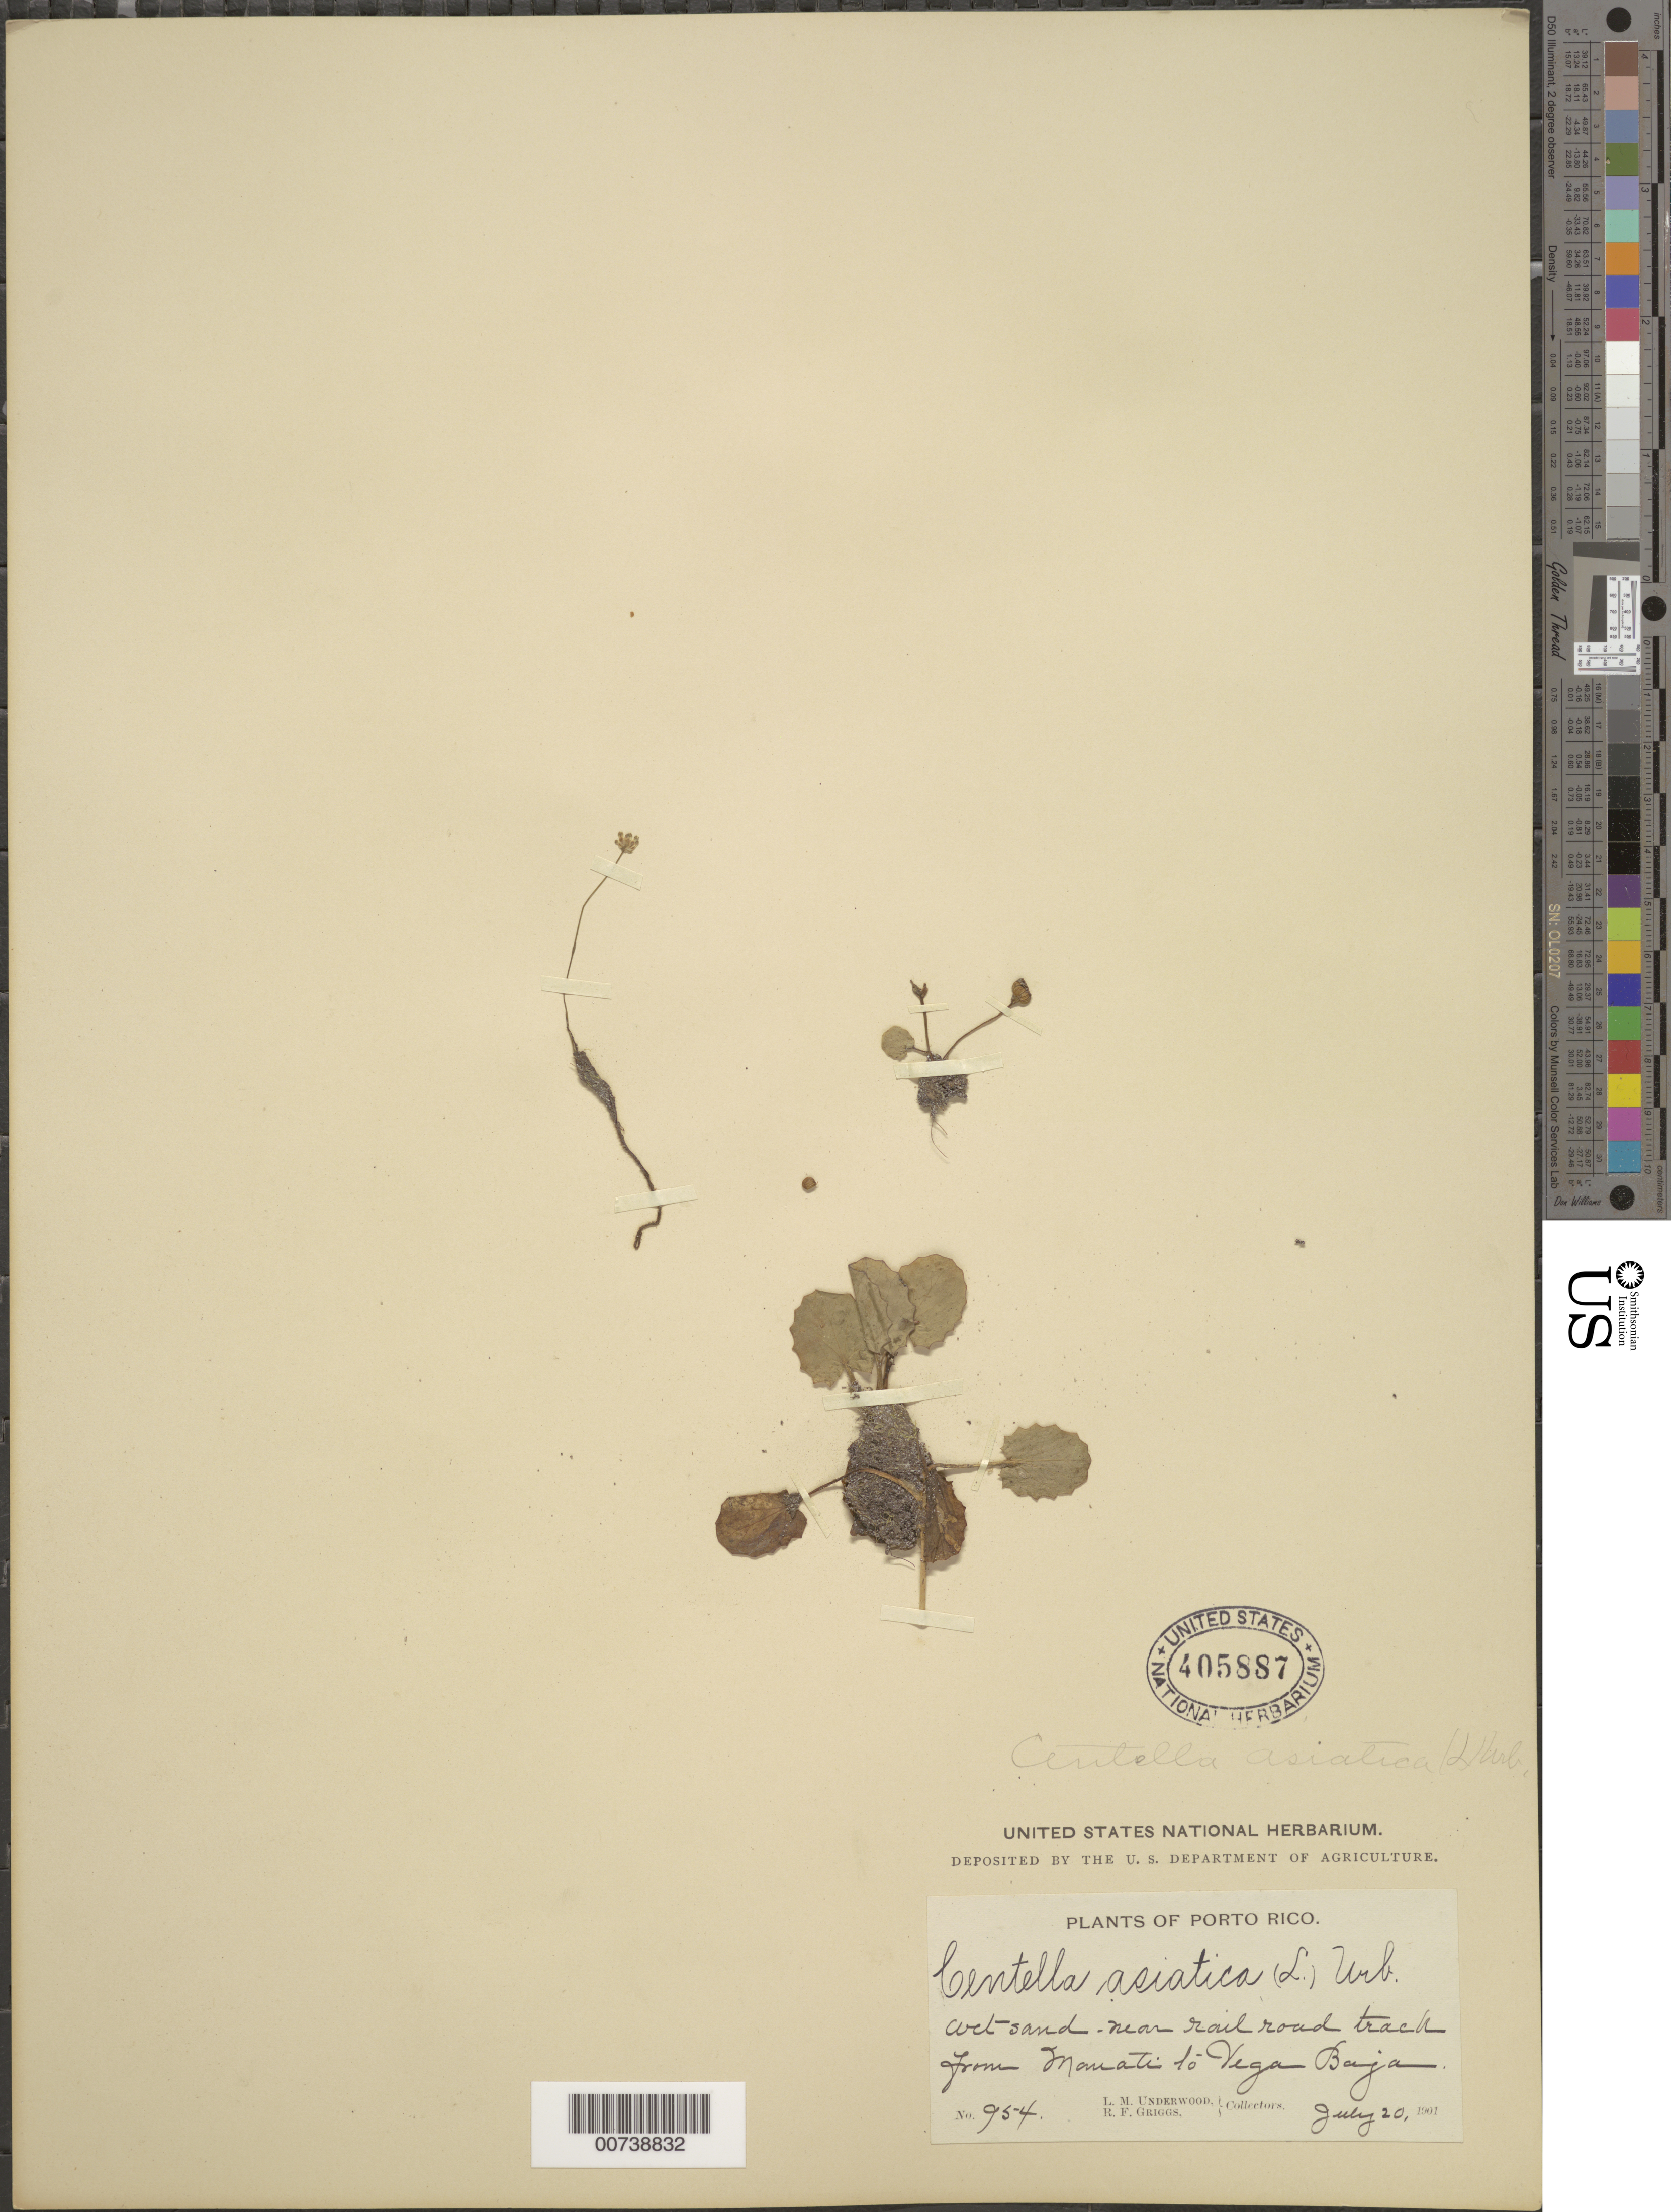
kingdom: Plantae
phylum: Tracheophyta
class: Magnoliopsida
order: Apiales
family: Apiaceae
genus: Centella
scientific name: Centella asiatica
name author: (L.) Urb.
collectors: L. M. Underwood & R. F. Griggs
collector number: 954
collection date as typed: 20 Jul 1901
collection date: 1901-07-20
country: Puerto Rico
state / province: Vega Baja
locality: Near rail road track from Manatí to Vega Baja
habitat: Wet sand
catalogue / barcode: US 405887